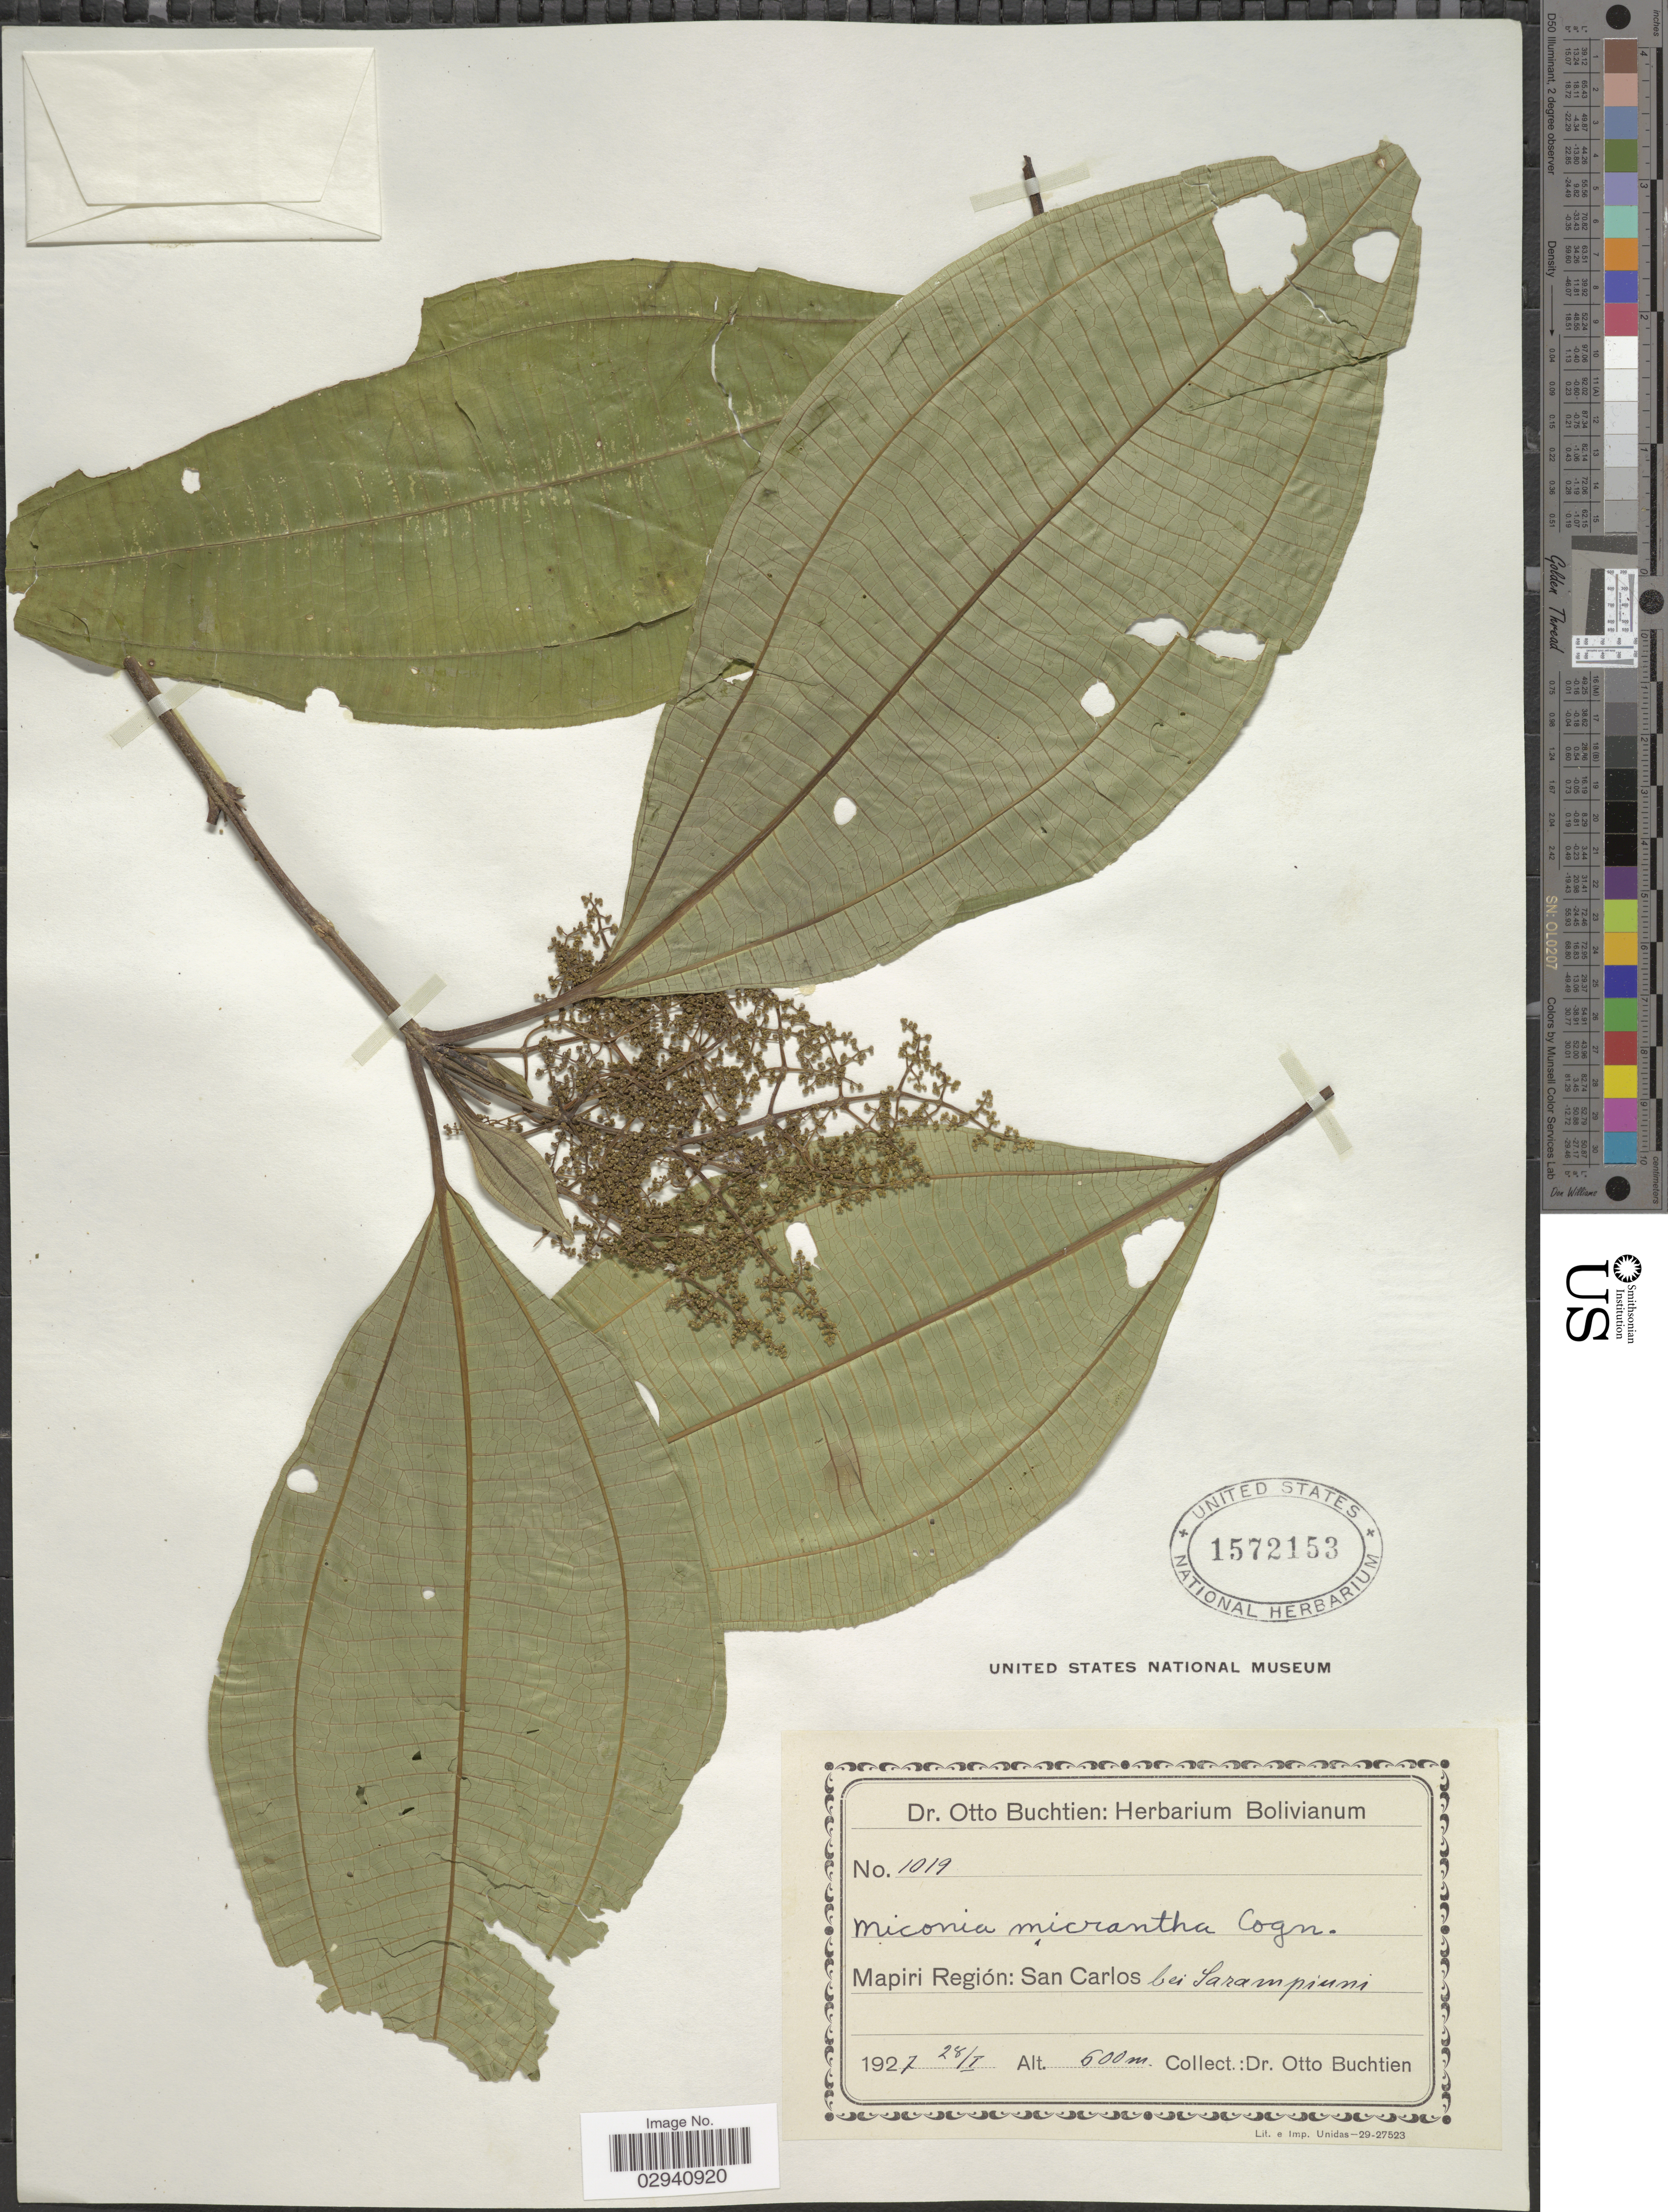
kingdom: Plantae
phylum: Tracheophyta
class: Magnoliopsida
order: Myrtales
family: Melastomataceae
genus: Miconia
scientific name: Miconia micrantha Pittier, nom. illeg.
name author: Pittier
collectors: O. Buchtien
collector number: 1019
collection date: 1927-01-28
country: Bolivia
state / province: La Paz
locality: Mapiri Región: San Carlos bei Sarampiuni.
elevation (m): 600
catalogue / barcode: US 1572153